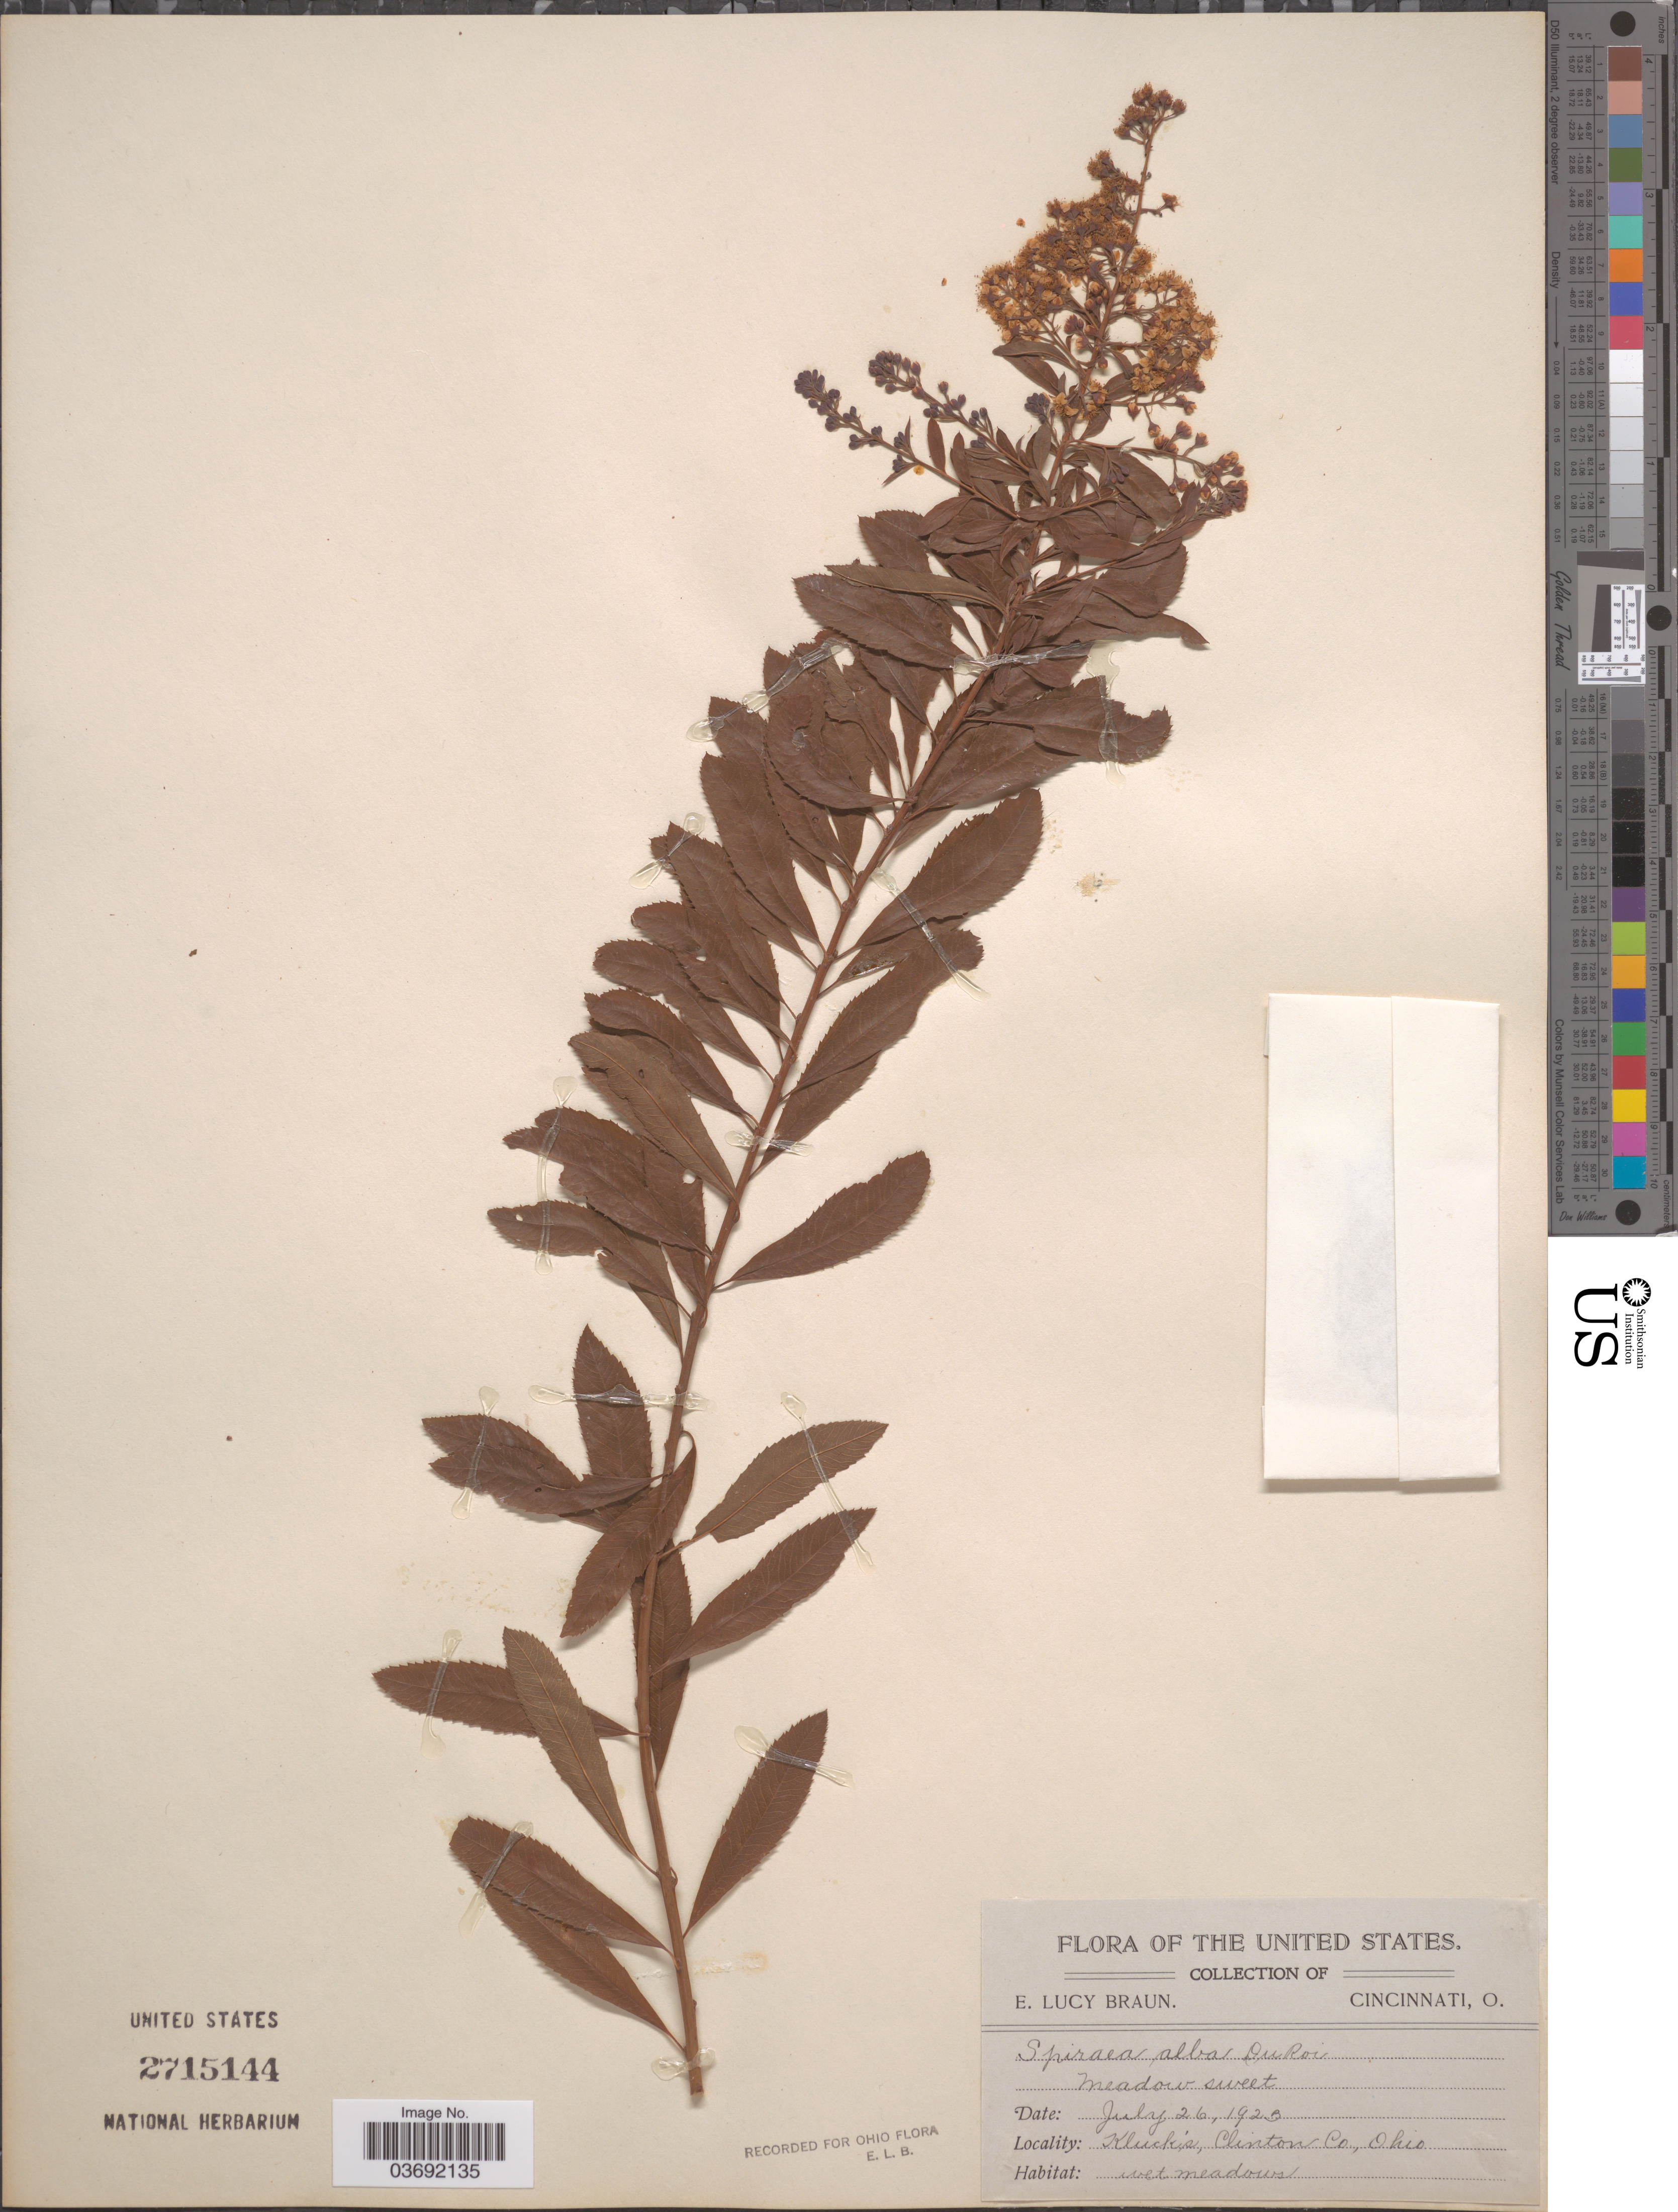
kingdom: Plantae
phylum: Tracheophyta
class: Magnoliopsida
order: Rosales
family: Rosaceae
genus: Spiraea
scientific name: Spiraea alba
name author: Du Roi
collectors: E. L. Braun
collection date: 1923-07-26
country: United States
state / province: Ohio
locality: Kluck's, Clinton Co.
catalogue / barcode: US 2715144